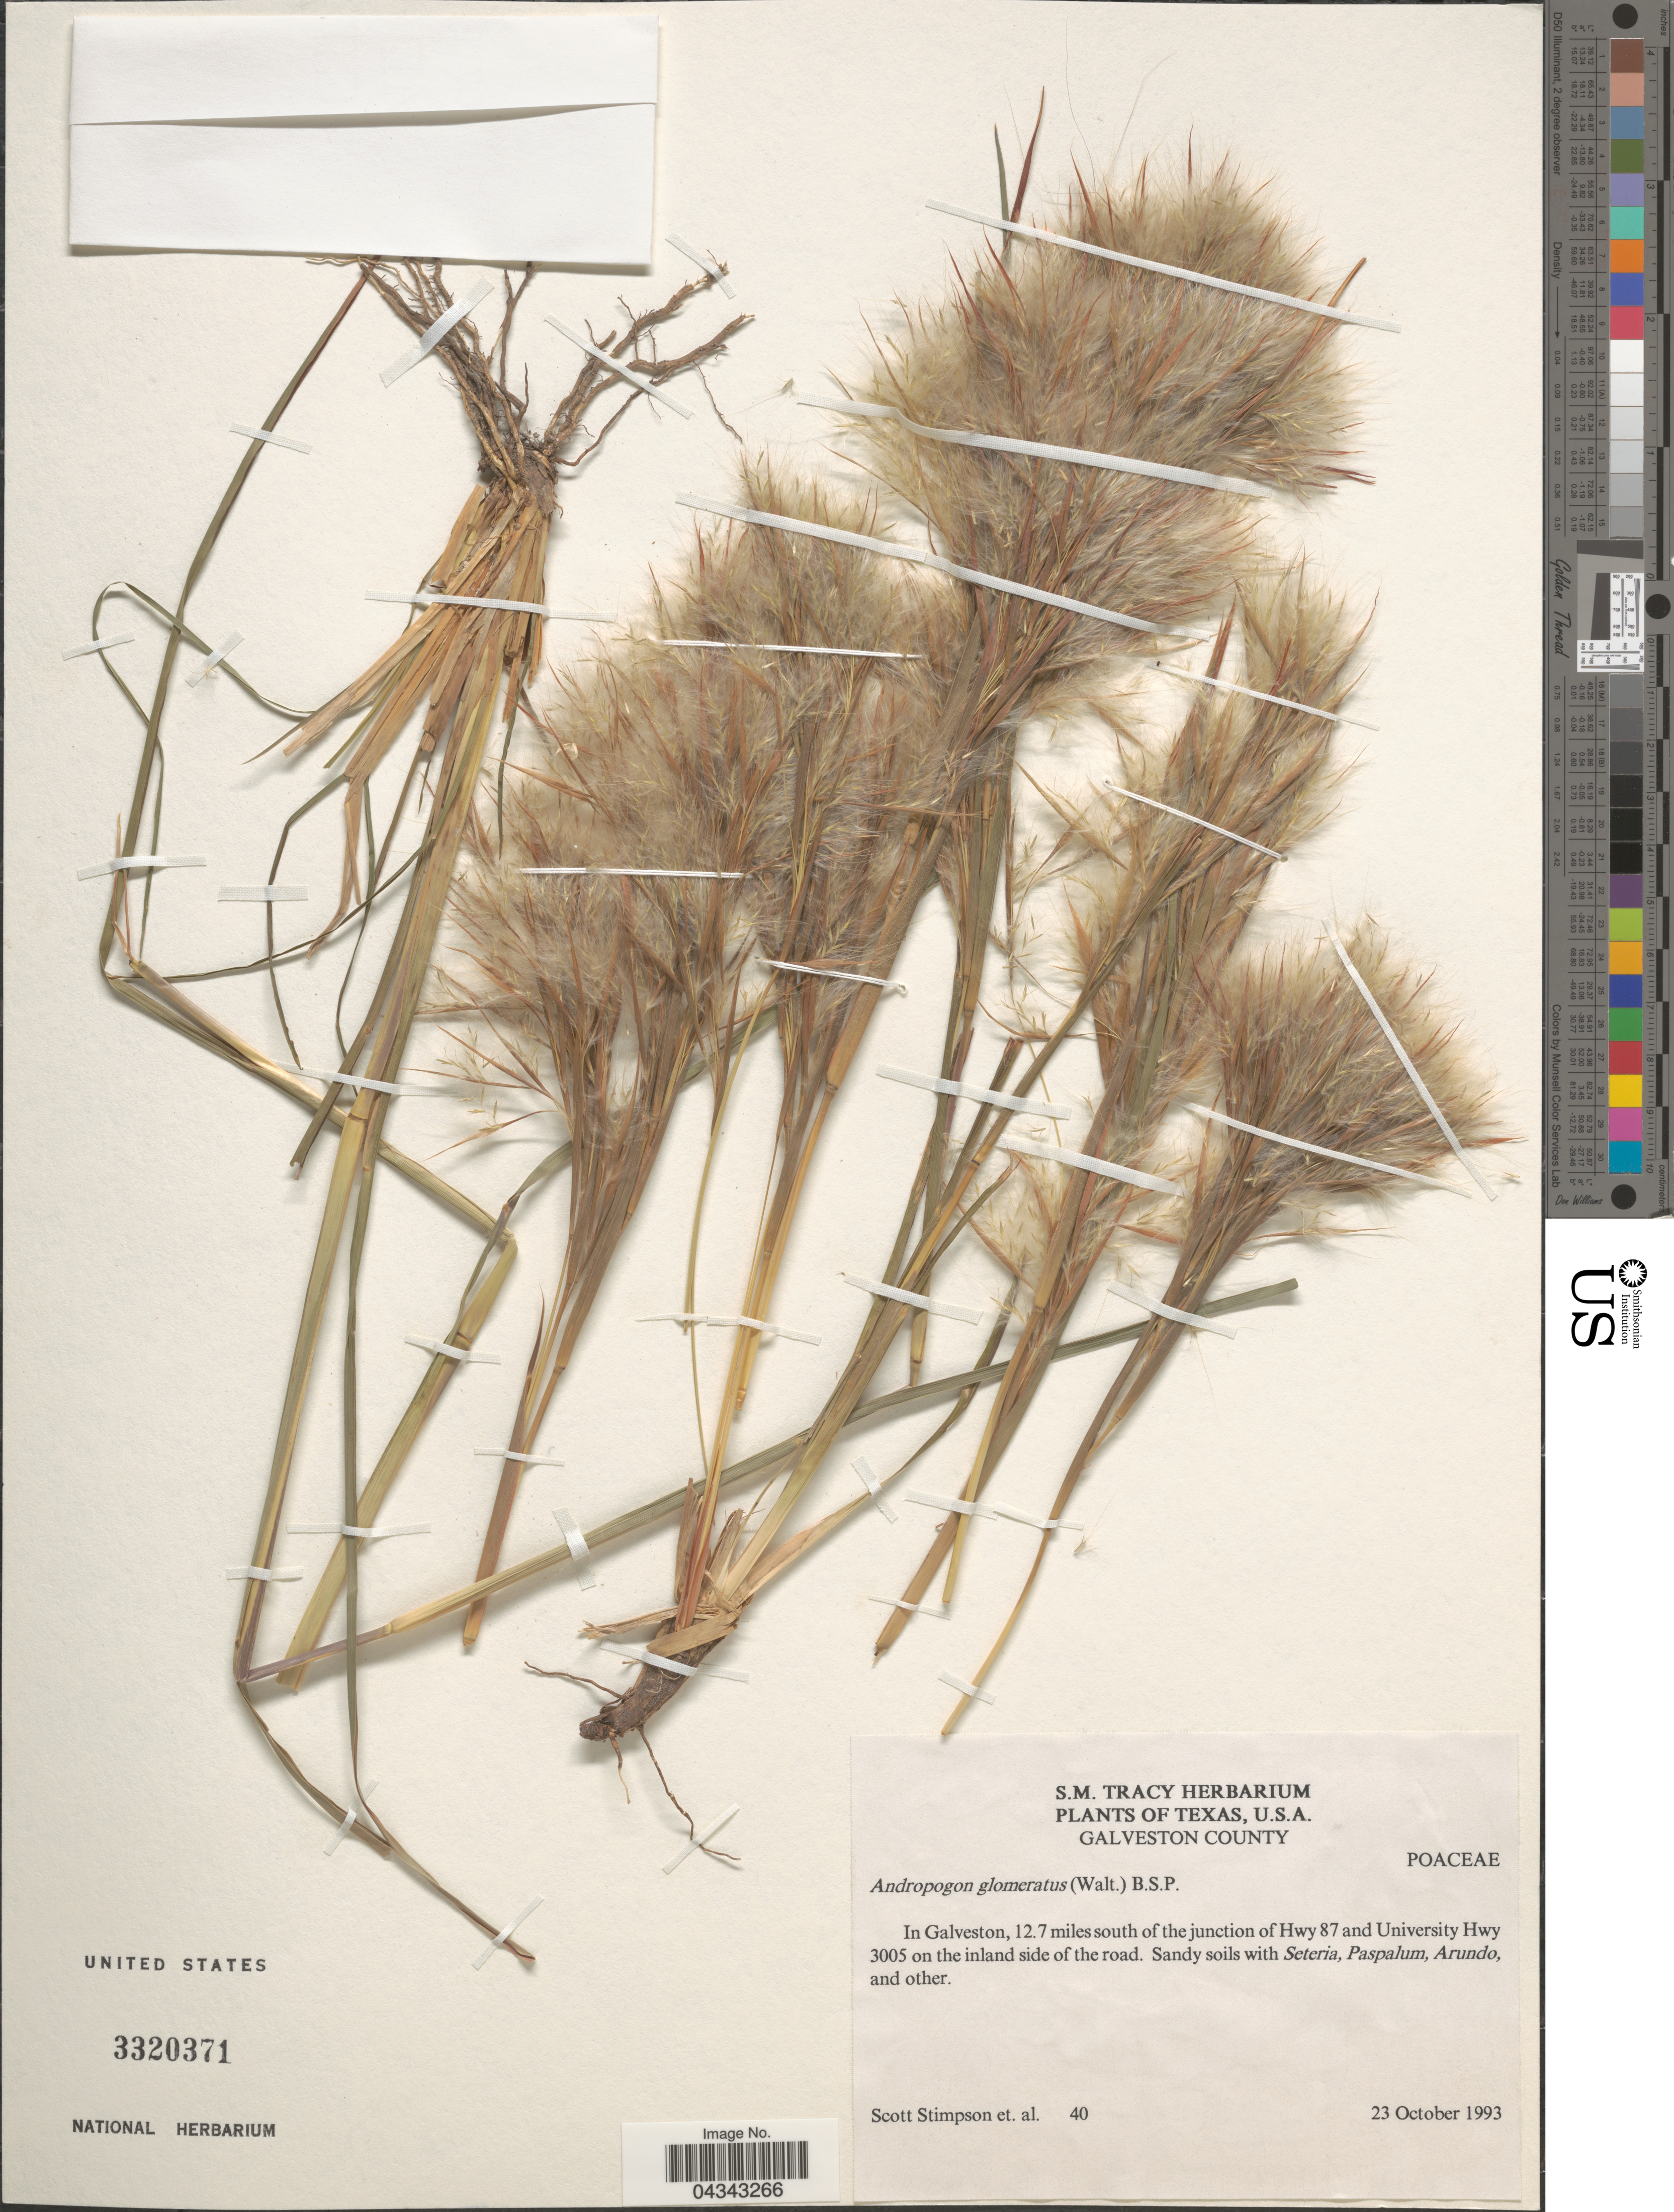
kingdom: Plantae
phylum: Tracheophyta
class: Liliopsida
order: Poales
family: Poaceae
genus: Andropogon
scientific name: Andropogon glomeratus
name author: (Walter) Britton, Stearns & Poggenb.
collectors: S. Stimpson & et al.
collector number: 40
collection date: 1993-10-23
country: United States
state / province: Texas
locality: Galveston County. In Galveston, 12.7 miles south of the junction of Hwy 87 and University Hwy 3005 on the inland side of the road.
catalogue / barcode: US 3320371